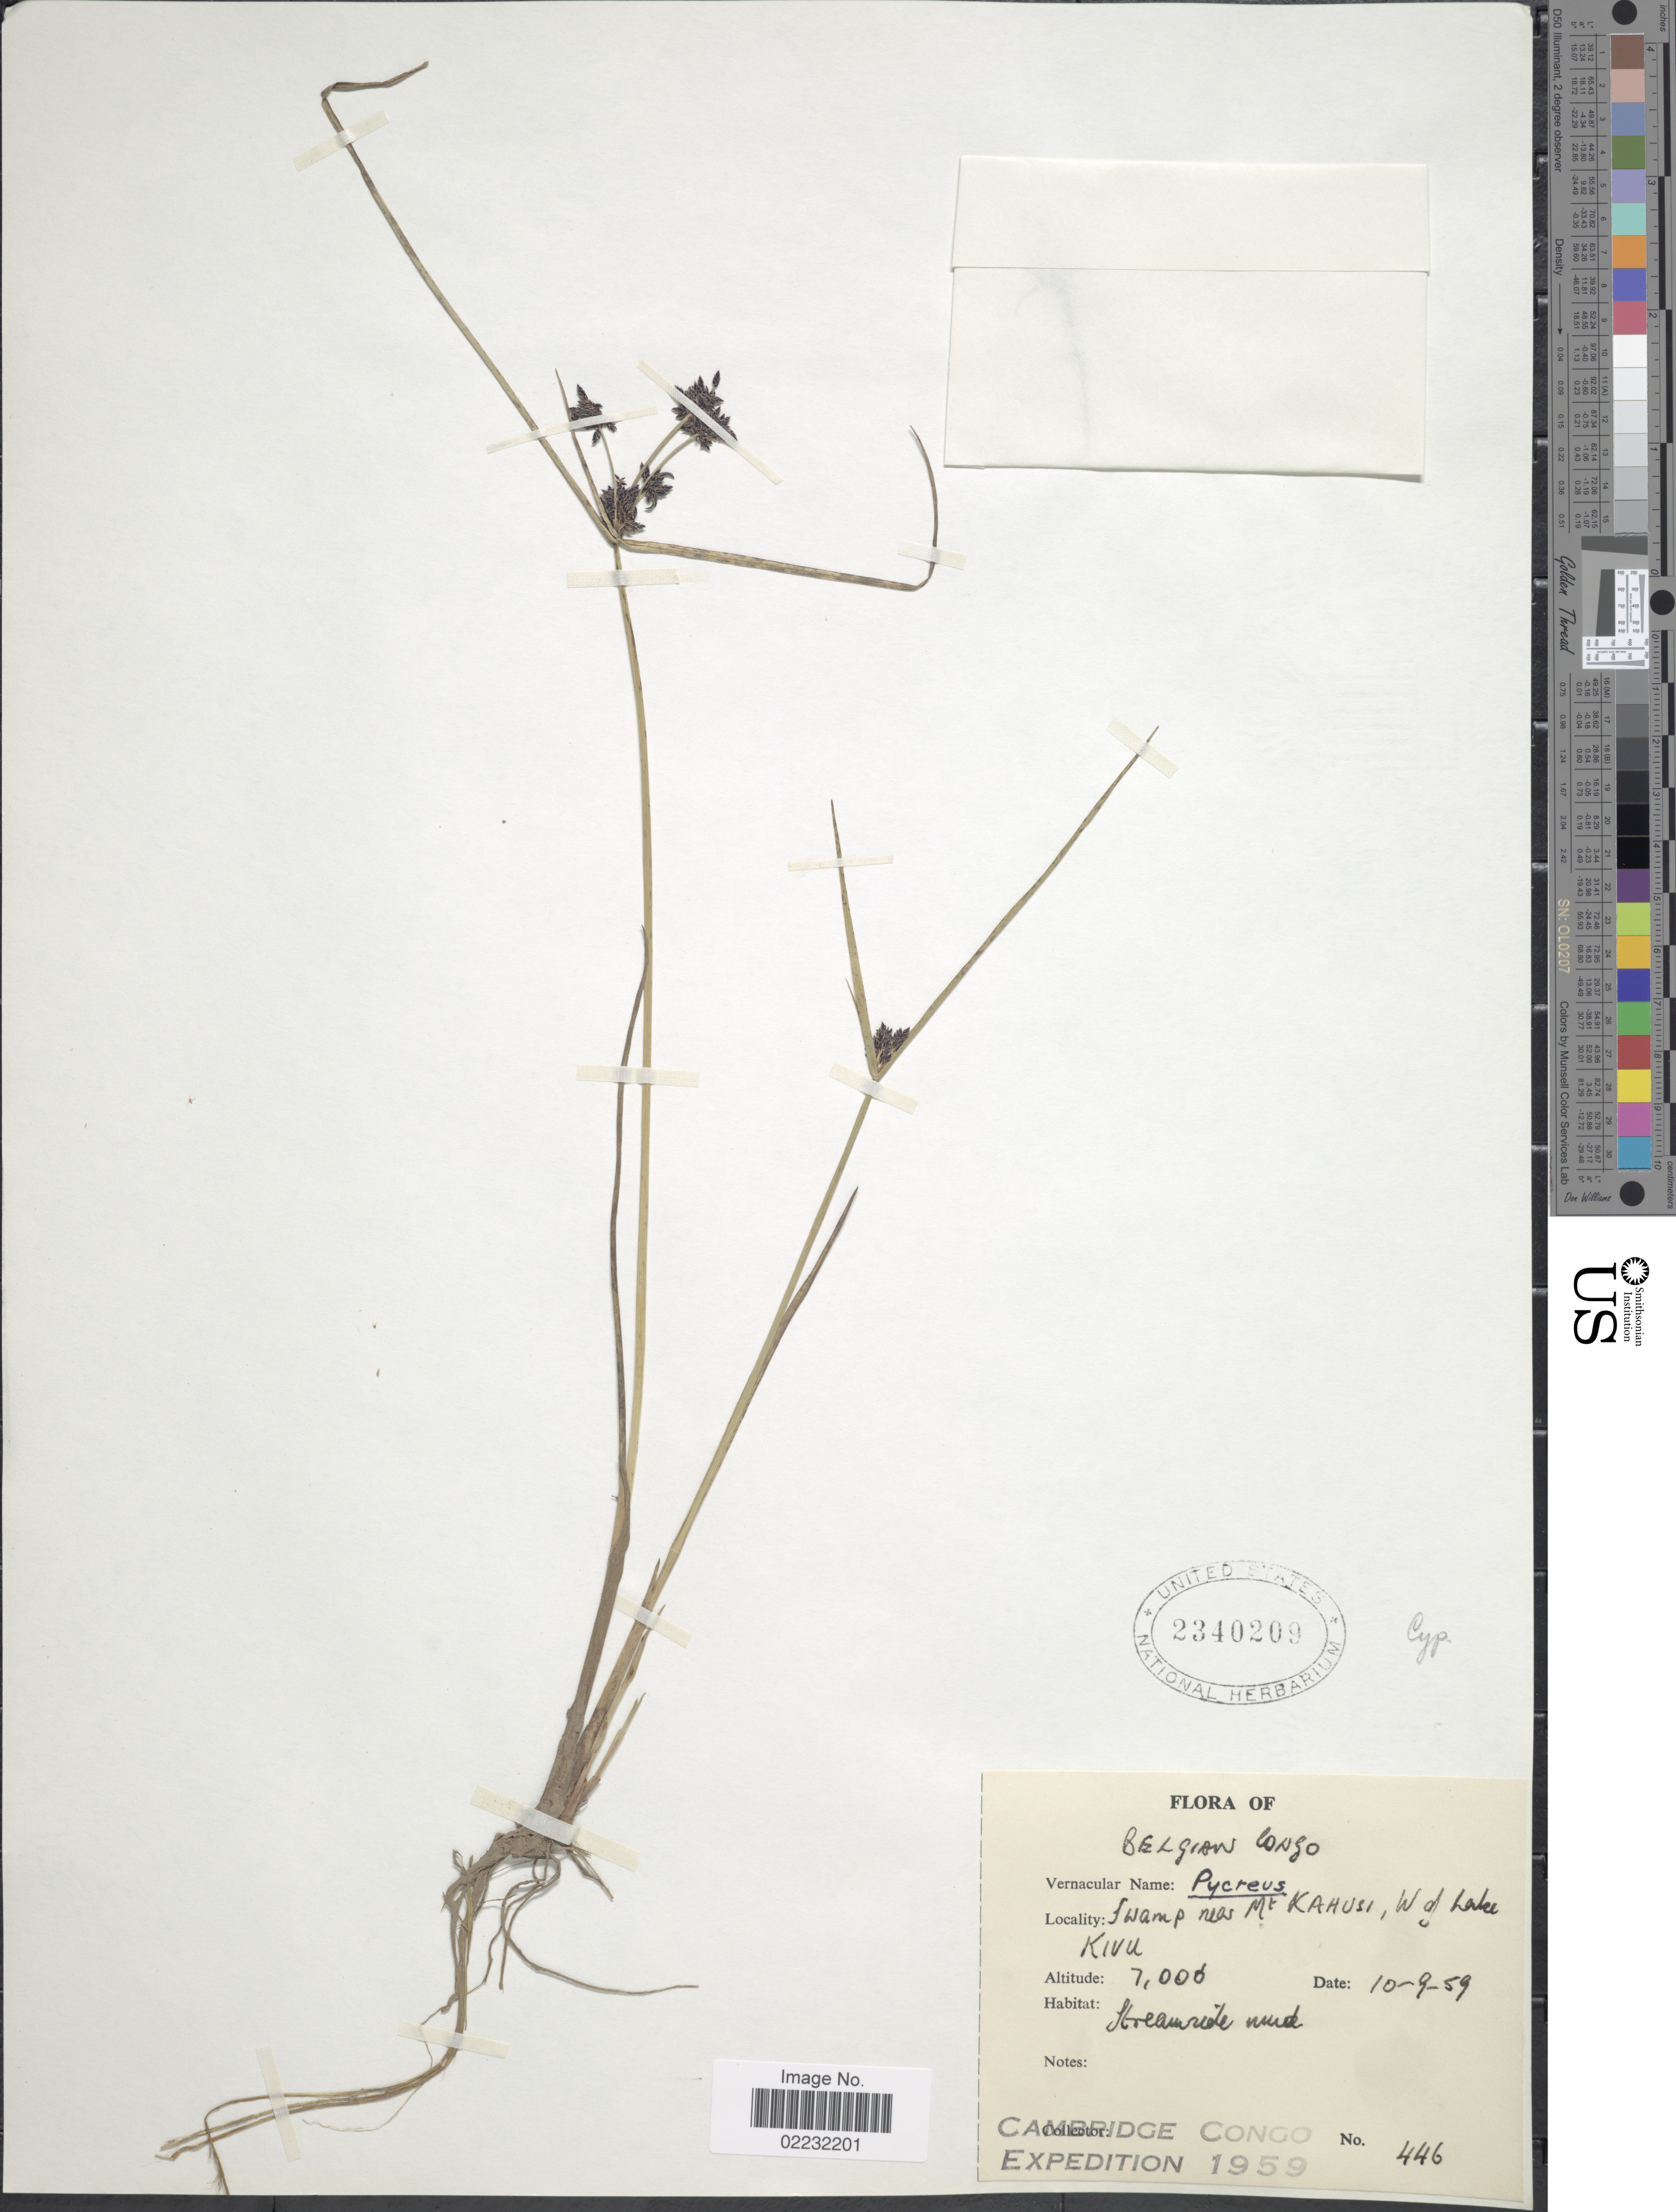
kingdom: Plantae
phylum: Tracheophyta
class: Liliopsida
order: Poales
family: Cyperaceae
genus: Cyperus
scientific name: Cyperus niger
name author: Ruiz & Pav.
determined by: Strong, Mark T., (BOT), Smithsonian Institution - National Museum of Natural History (UNITED STATES)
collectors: Cambridge Congo Expedition 1959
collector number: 446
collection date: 1959-09-10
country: Congo, Democratic Republic of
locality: Belgian Congo, swamp near Mt. Kahusi, W of Lake Kivu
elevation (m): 2134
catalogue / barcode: US 2340209